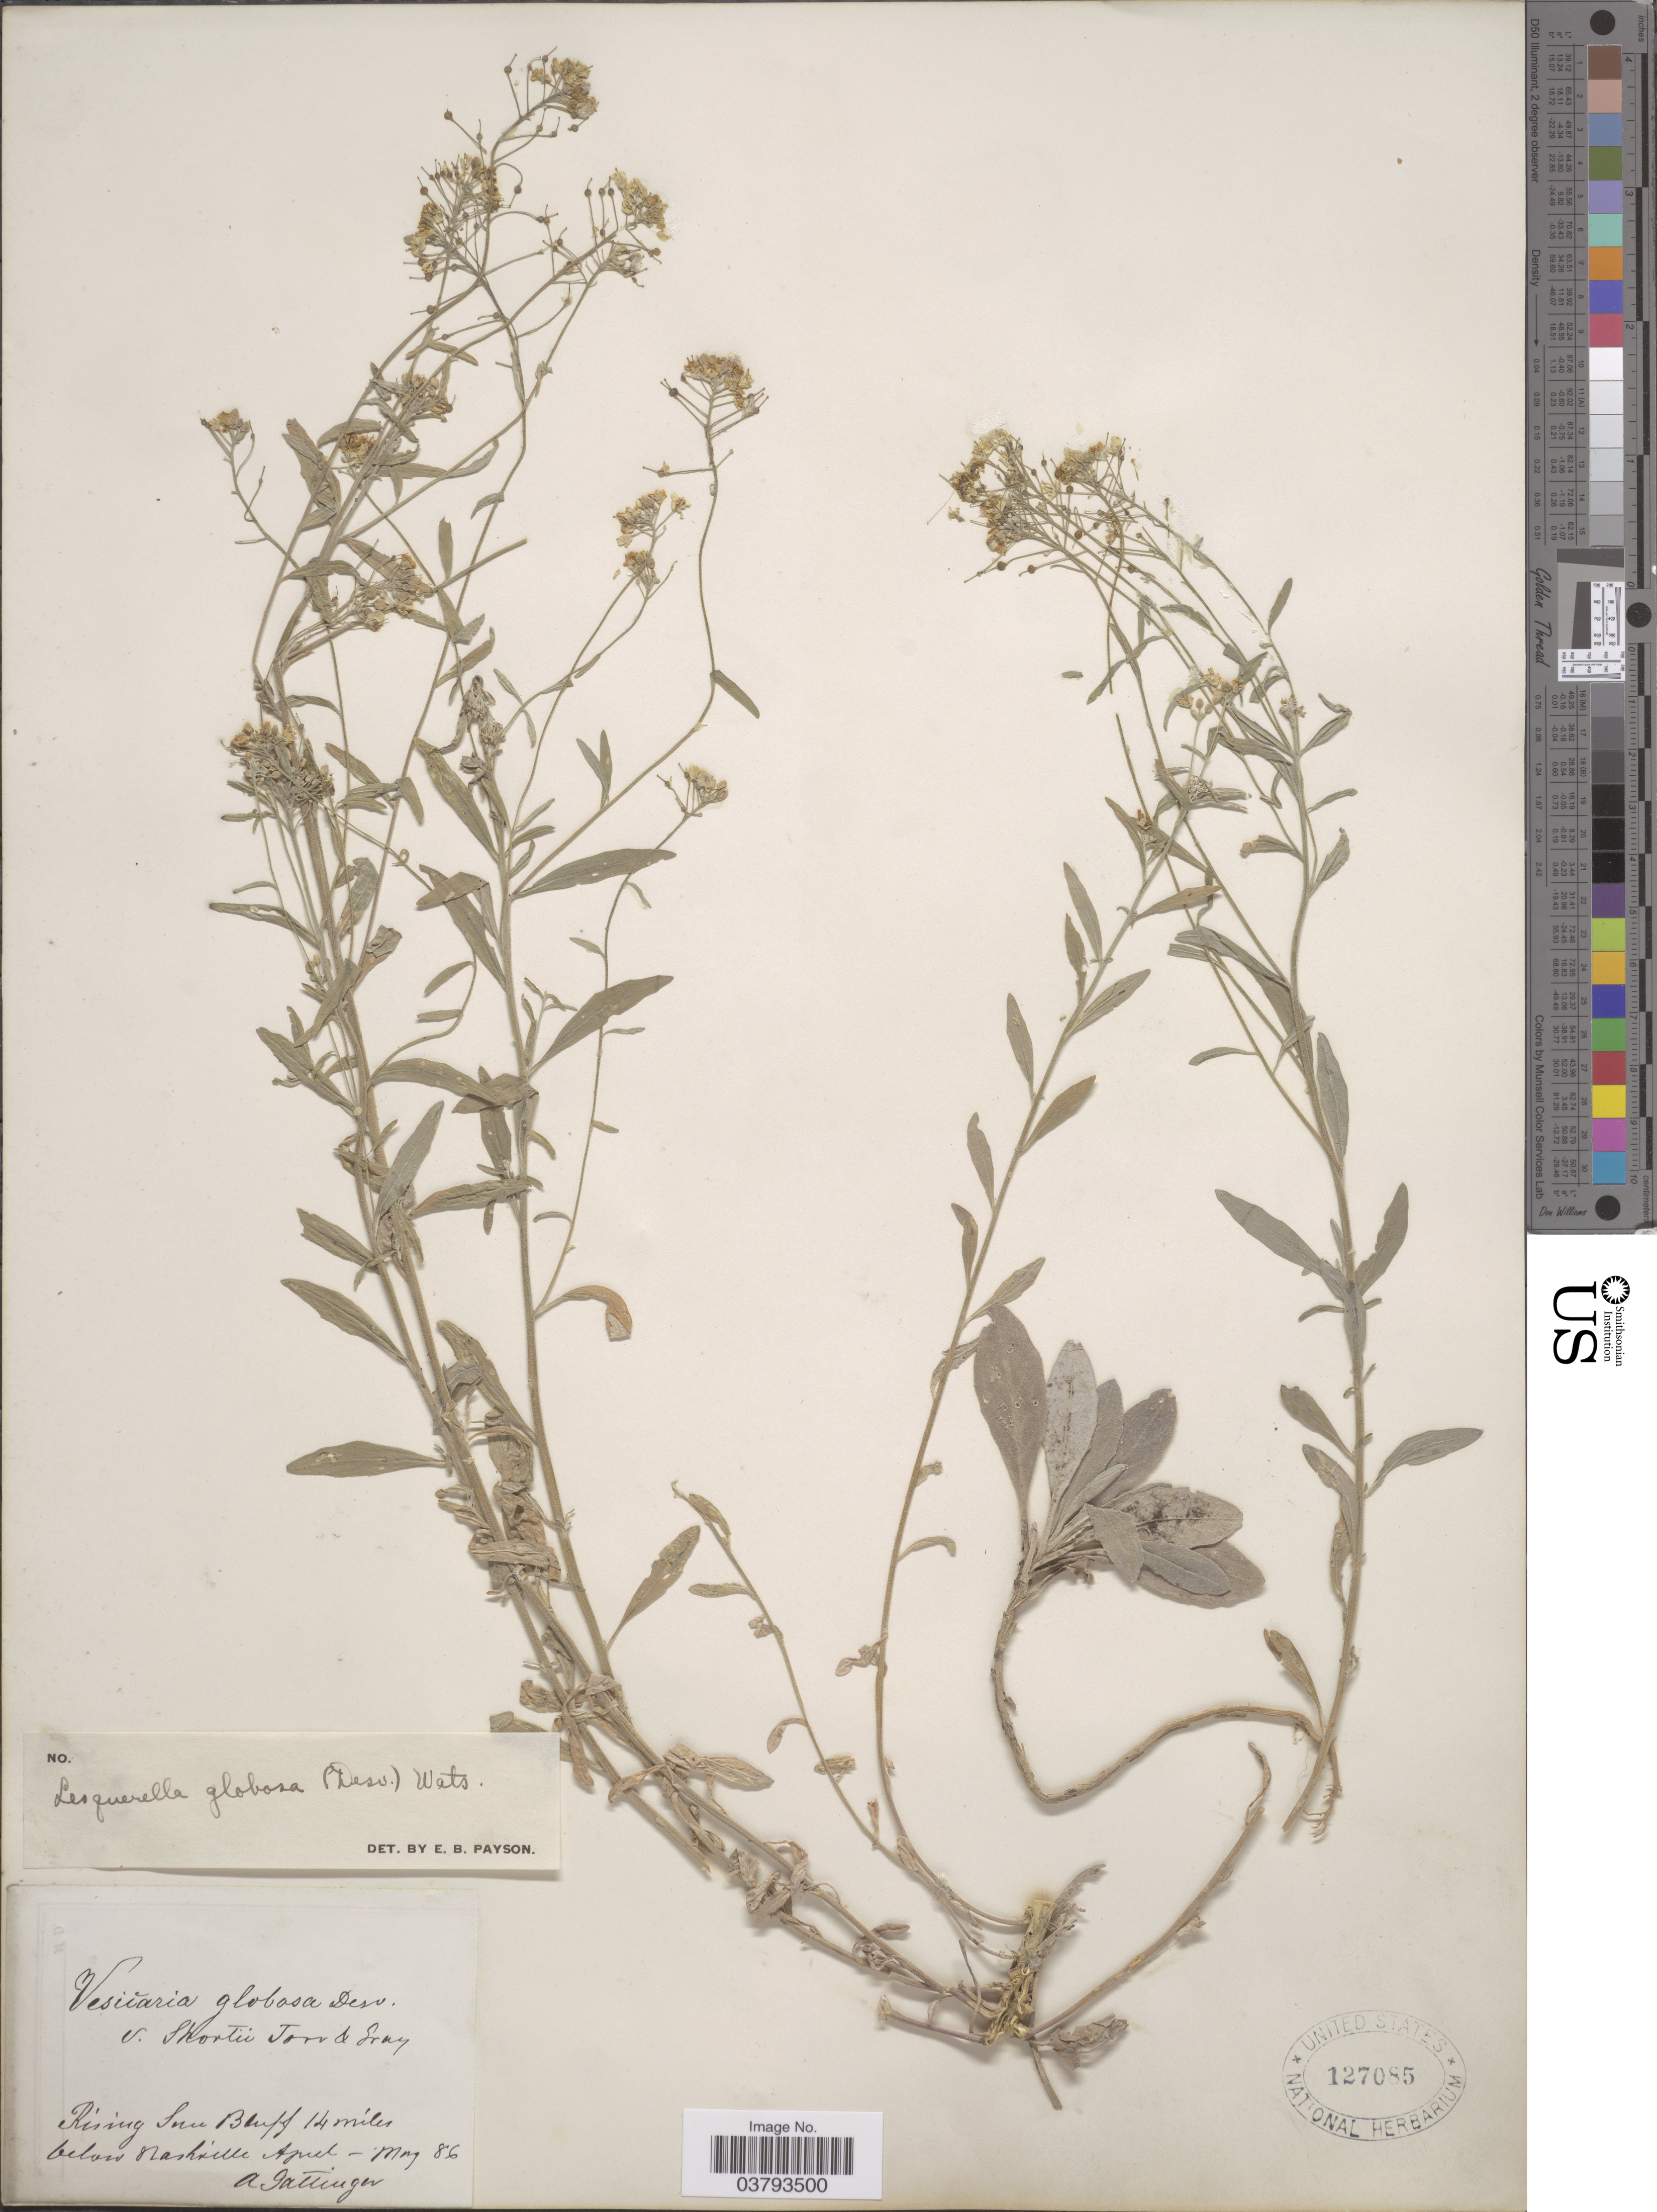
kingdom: Plantae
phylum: Tracheophyta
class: Magnoliopsida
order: Brassicales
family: Brassicaceae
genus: Lesquerella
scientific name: Lesquerella globosa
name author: (Desv.) S. Watson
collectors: A. Gattinger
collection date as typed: Transcribed d/m/y: /4/86 to /5/86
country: United States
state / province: Tennessee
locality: Rising Sun Bluff 14 miles below Nashville.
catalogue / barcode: US 127085